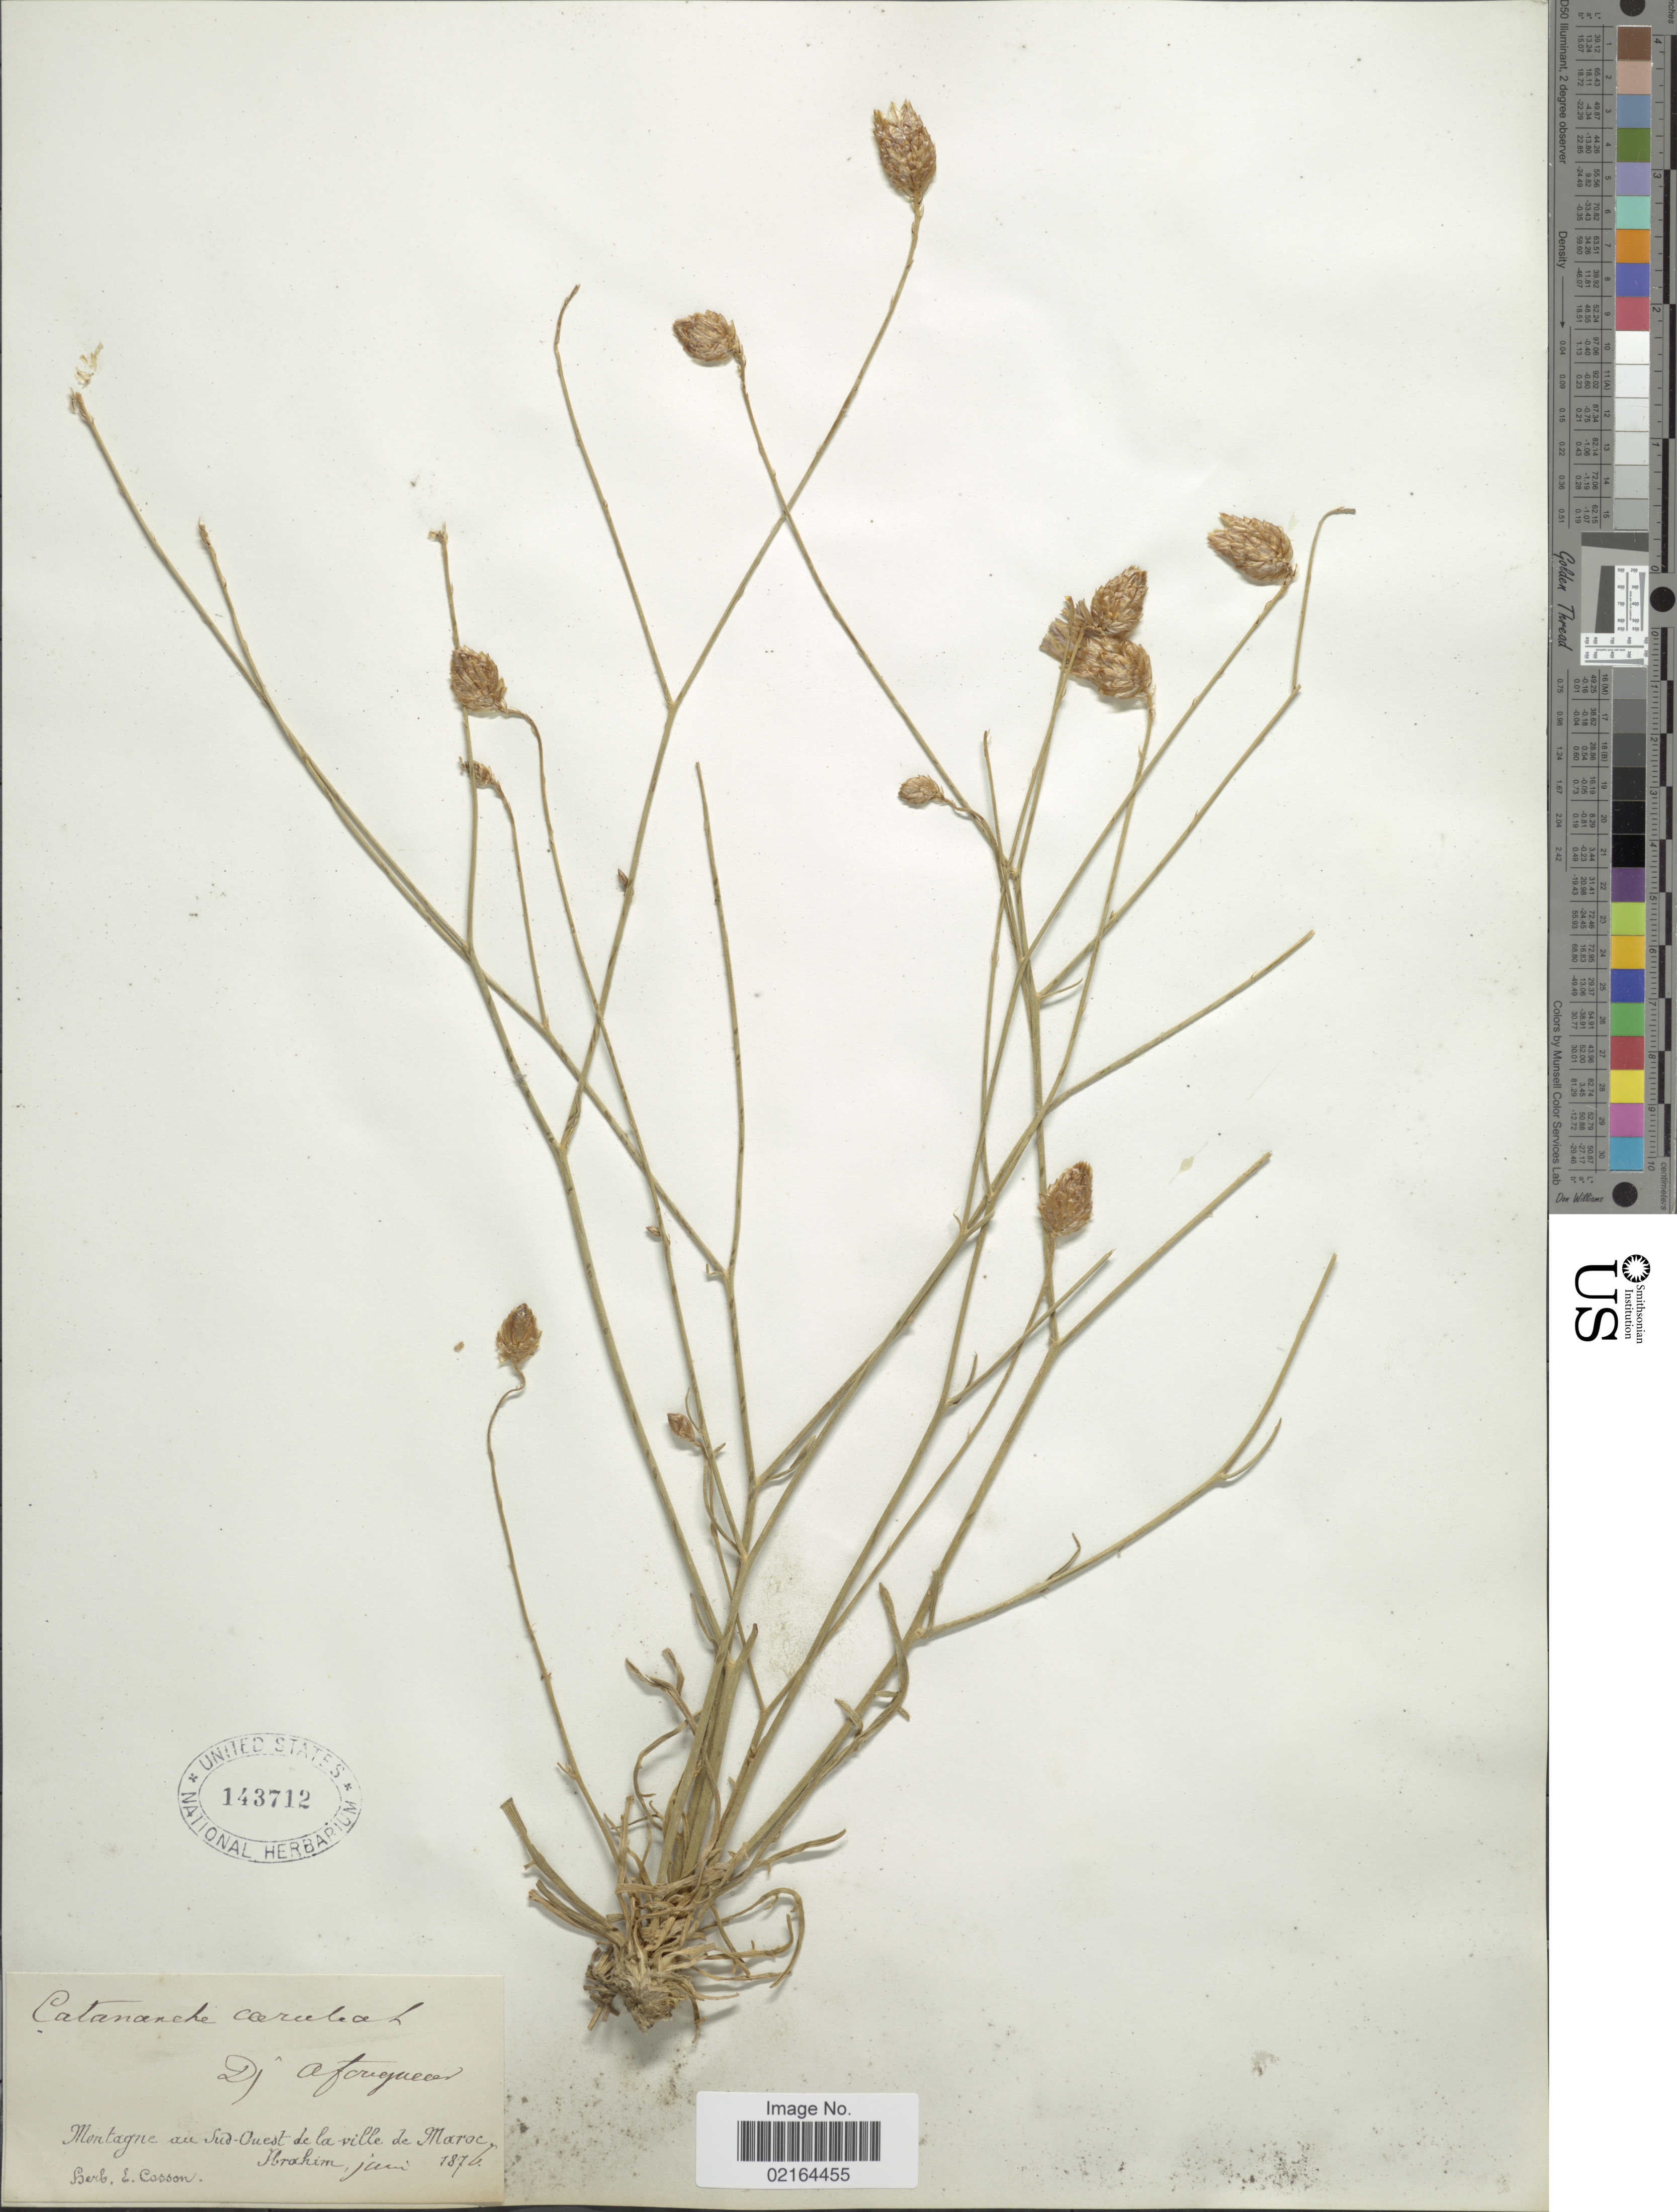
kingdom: Plantae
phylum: Tracheophyta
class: Magnoliopsida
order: Asterales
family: Asteraceae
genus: Catananche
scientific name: Catananche caerulea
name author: L.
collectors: -. Ibrahim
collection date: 1876-06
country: Morocco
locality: Montagne au Sud-Ouest de la ville de Maroc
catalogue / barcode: US 143712